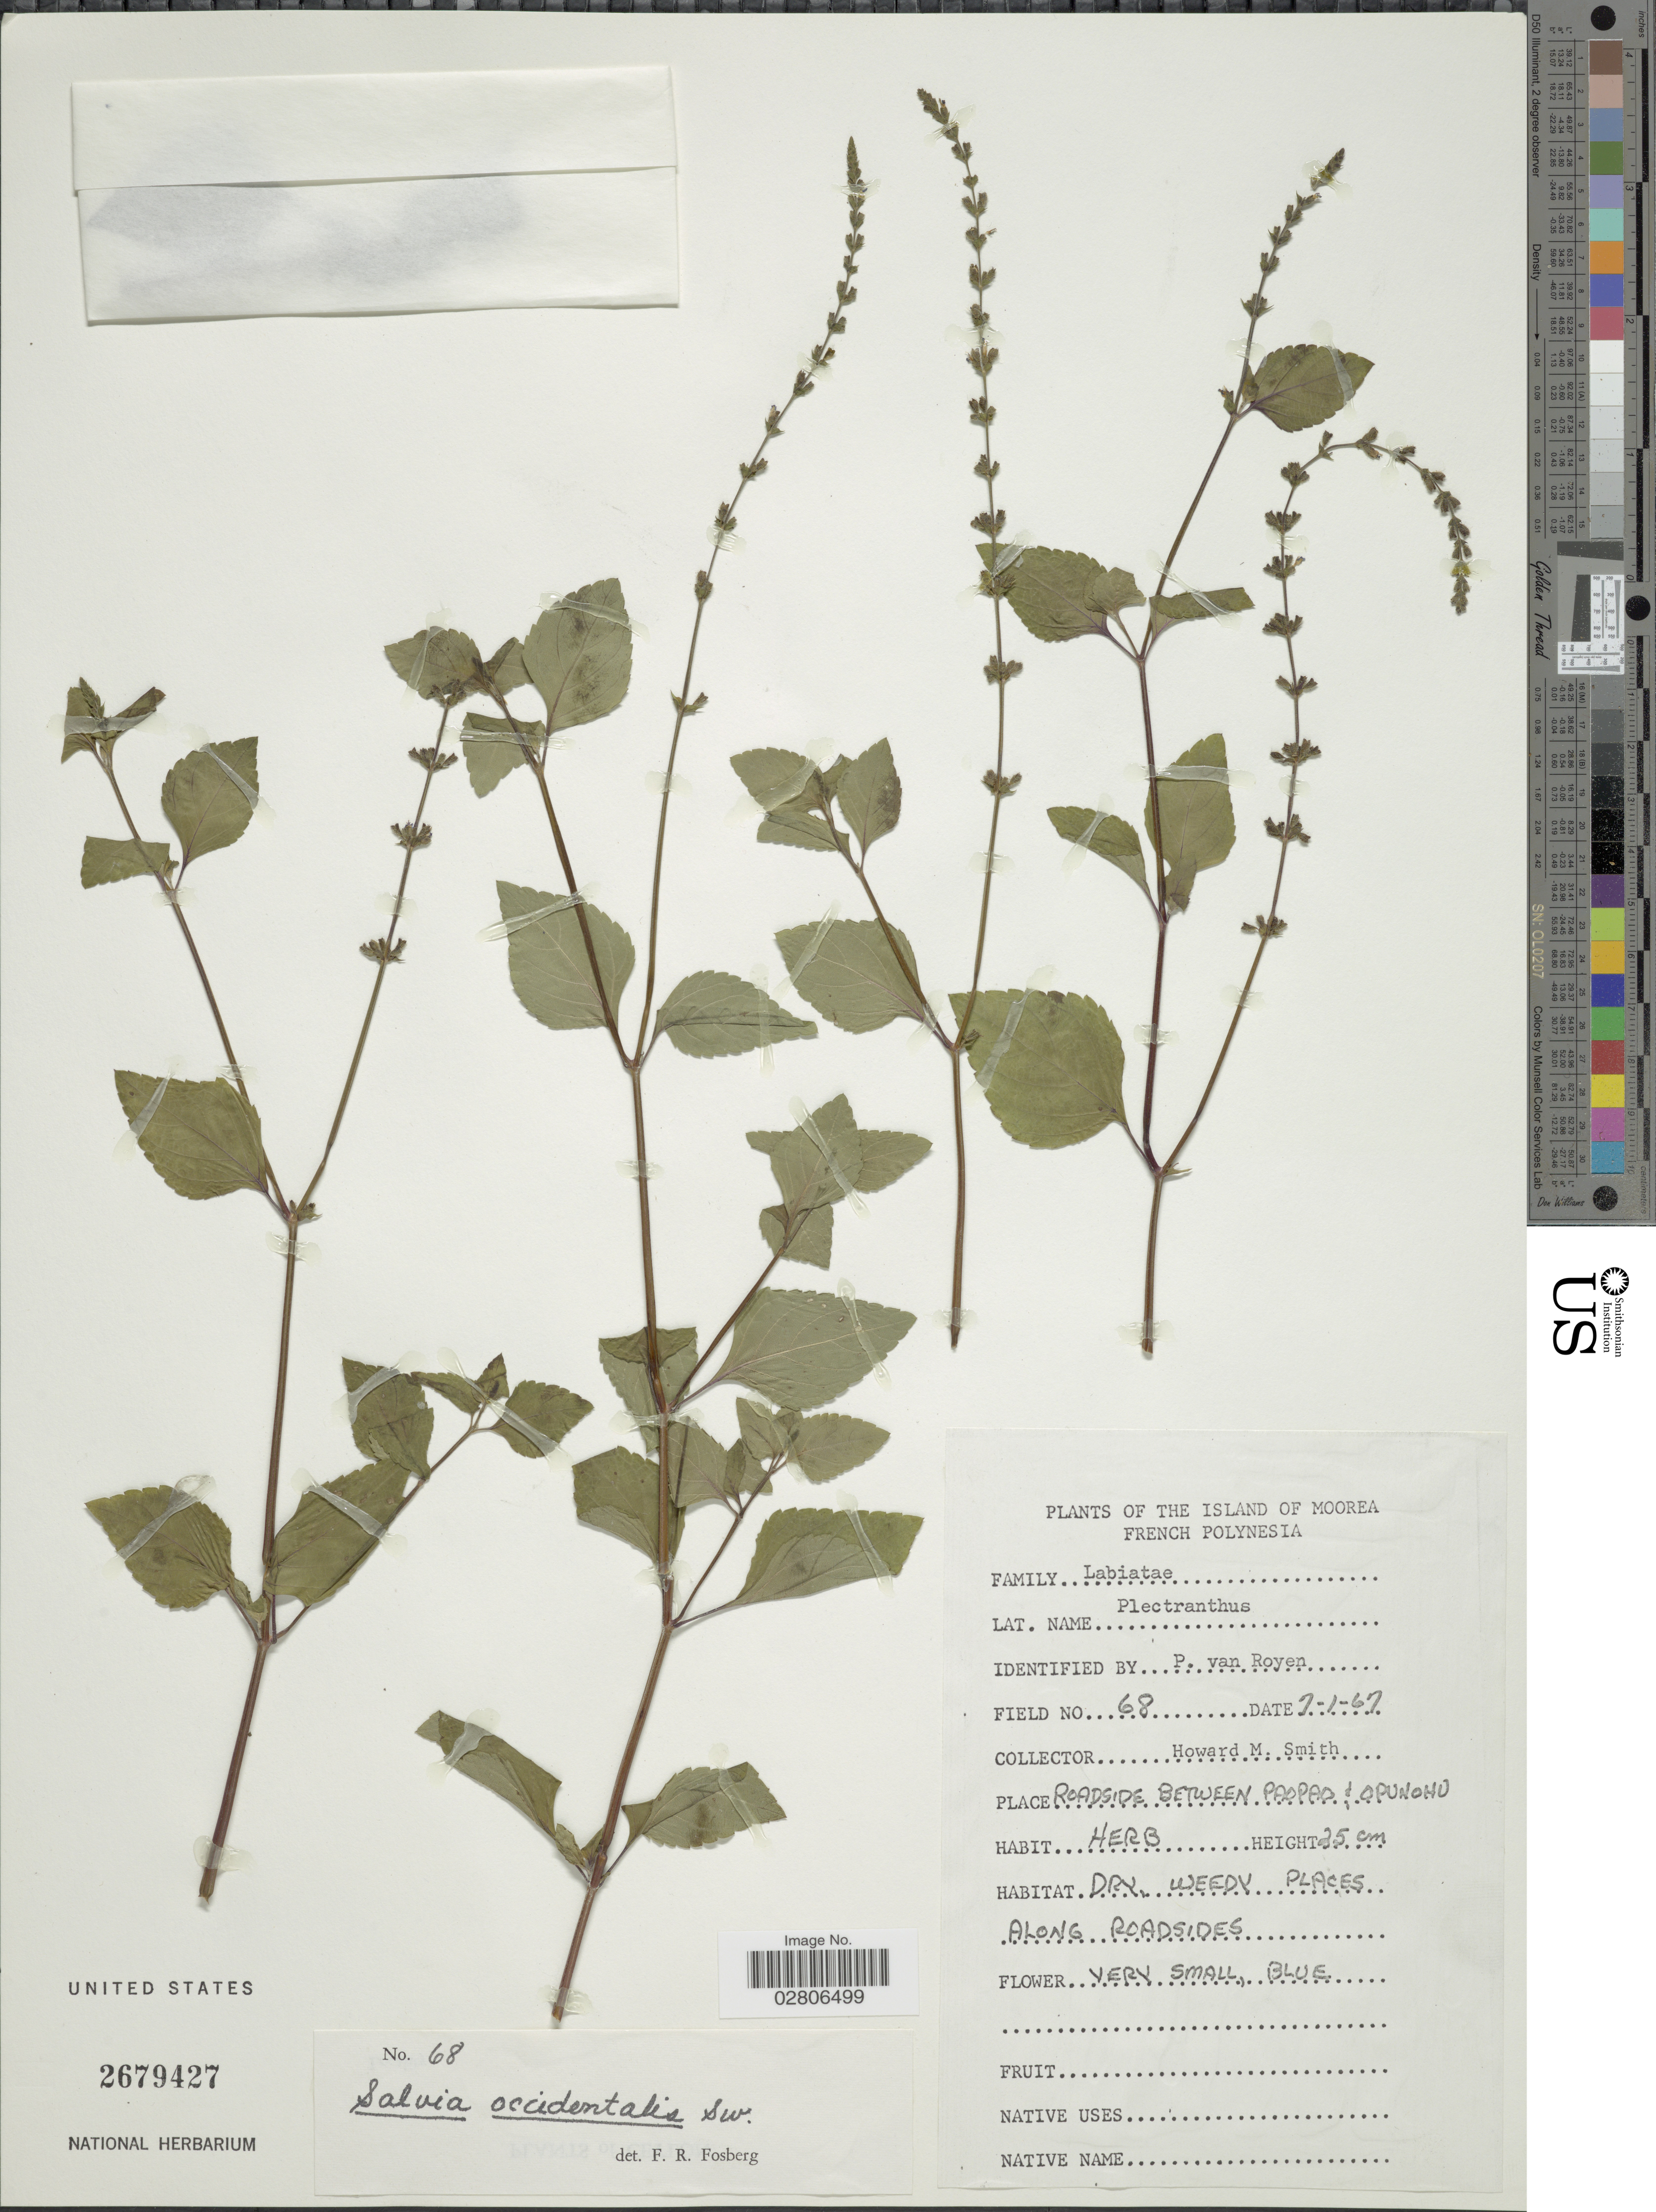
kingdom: Plantae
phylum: Tracheophyta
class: Magnoliopsida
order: Lamiales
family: Lamiaceae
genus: Salvia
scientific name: Salvia occidentalis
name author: Sw.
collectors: H. M. Smith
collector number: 68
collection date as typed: Transcribed d/m/y: 7/1/67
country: French Polynesia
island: Moorea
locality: Island of Moorea. Roadside between Paopao & Opunohu.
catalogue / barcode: US 2679427